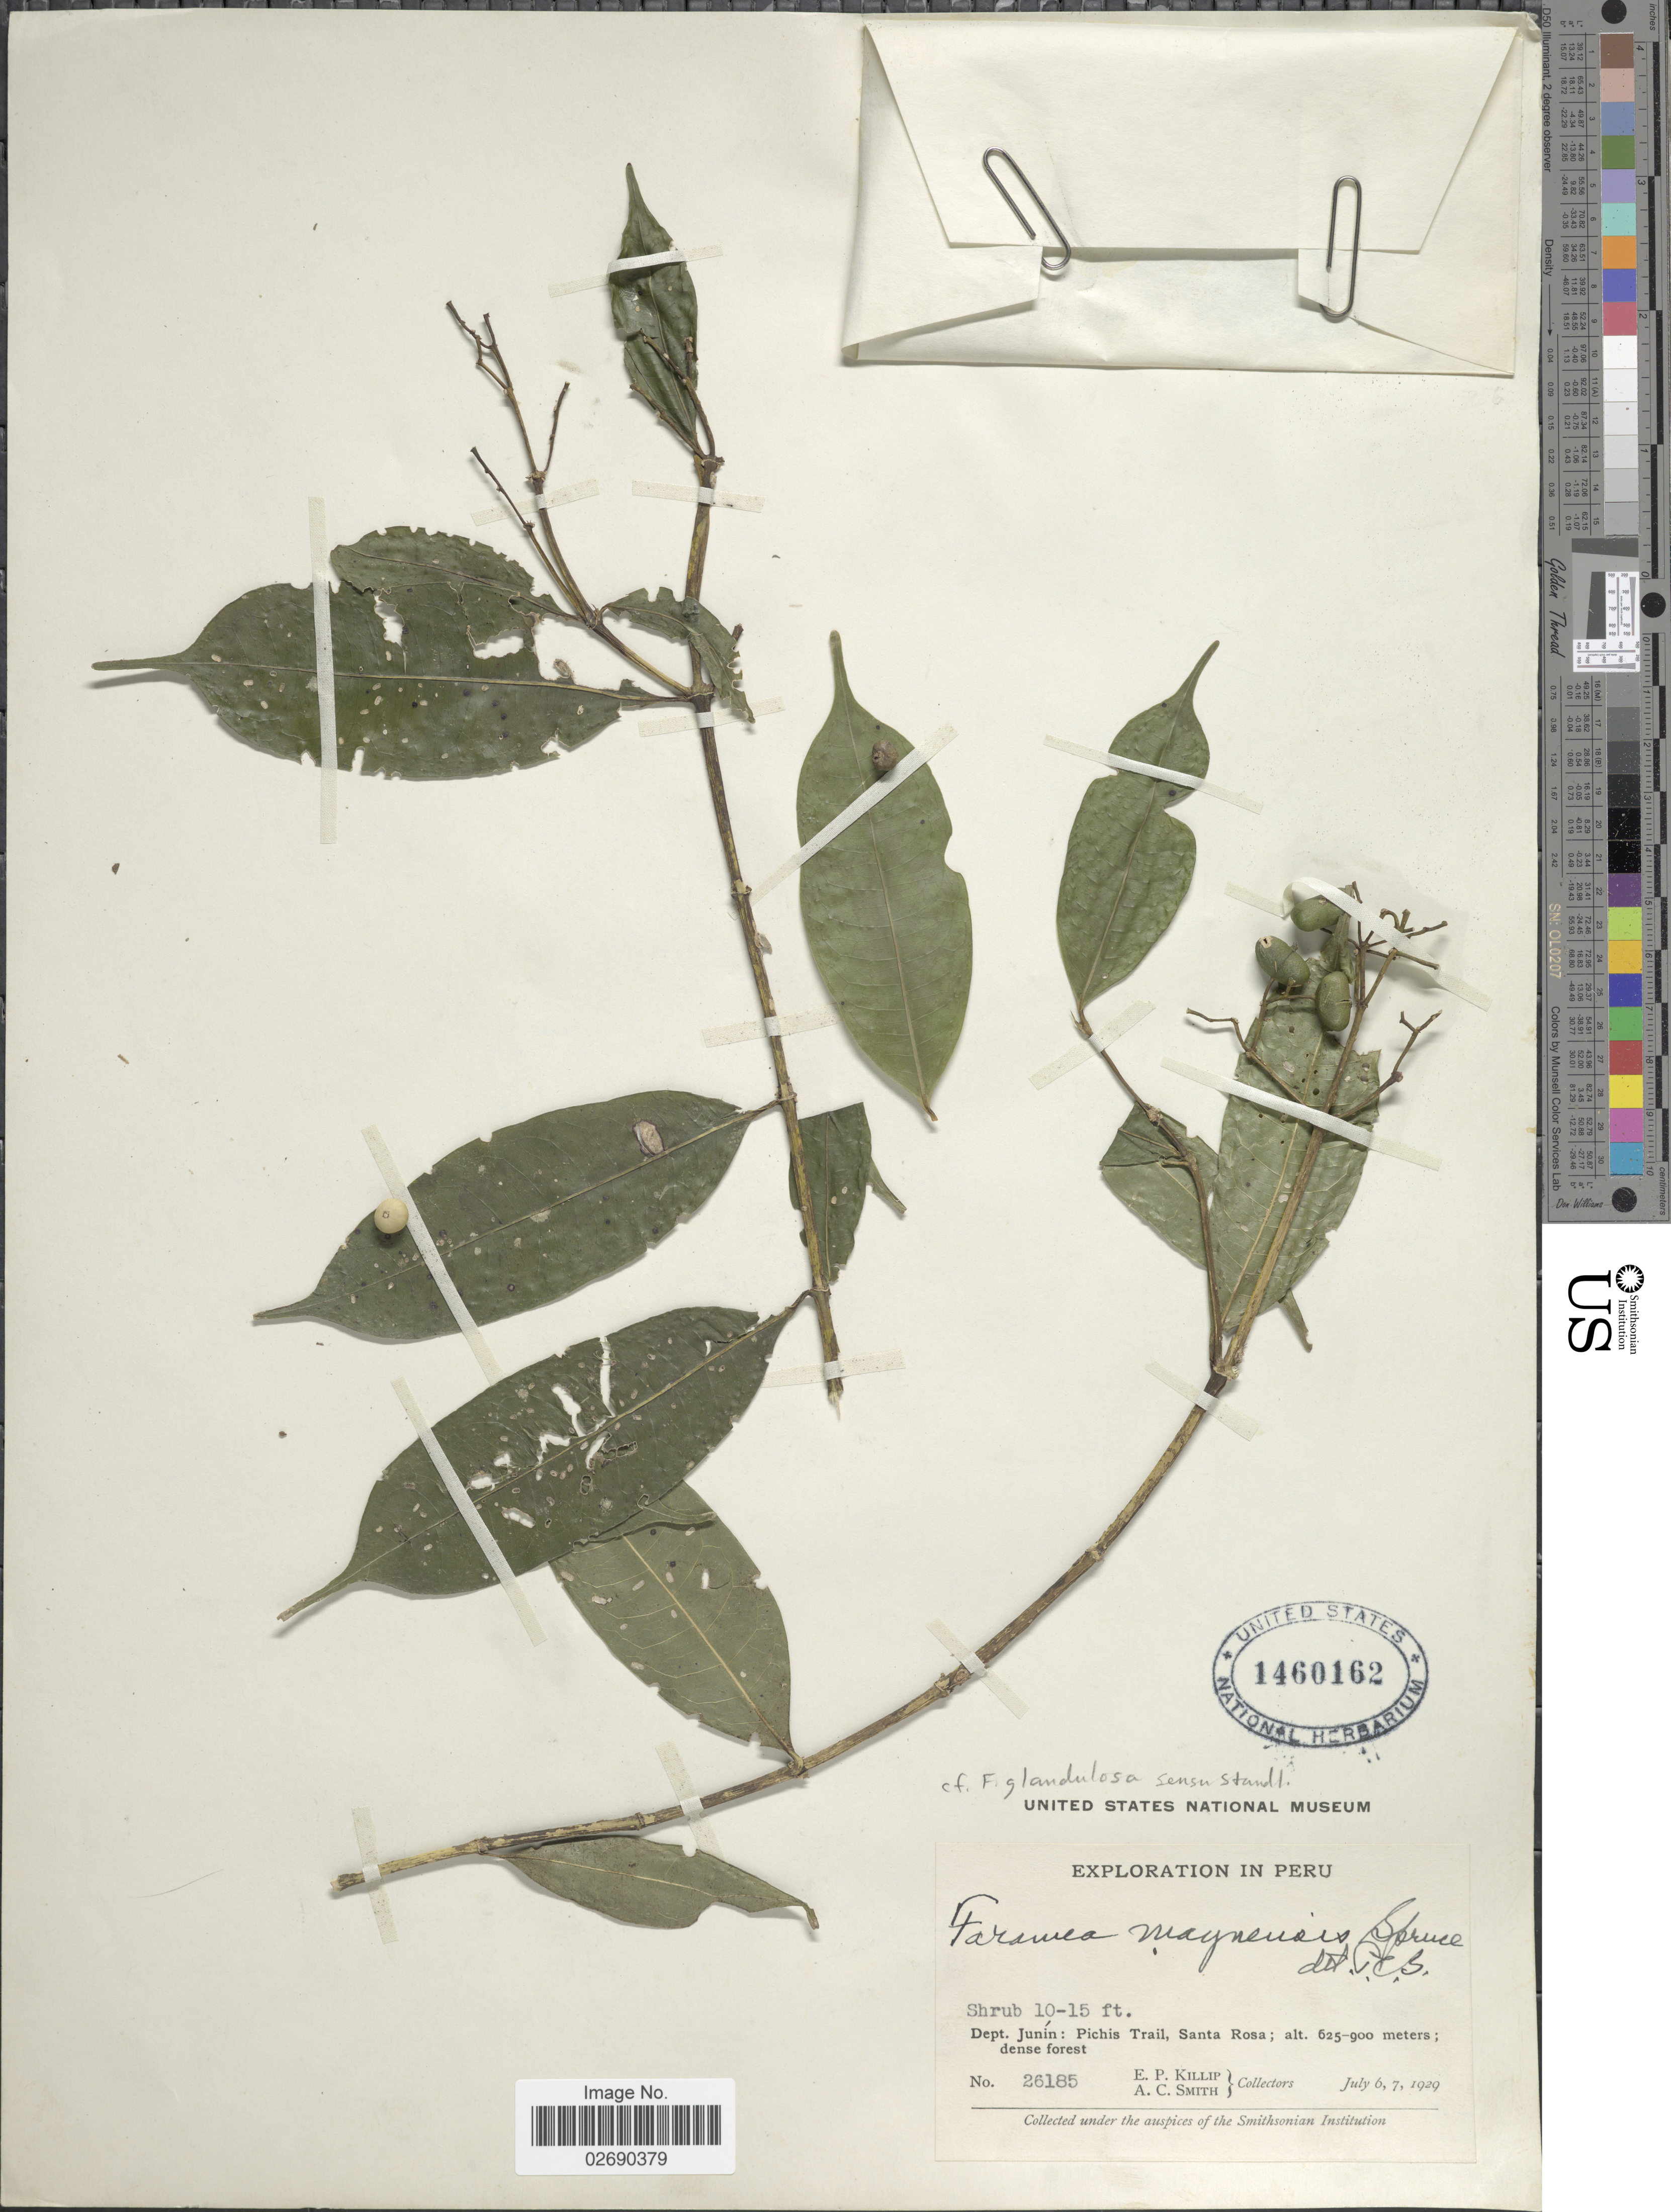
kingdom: Plantae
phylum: Tracheophyta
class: Magnoliopsida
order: Gentianales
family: Rubiaceae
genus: Faramea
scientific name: Faramea glandulosa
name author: Poepp.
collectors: E. P. Killip & A. C. Smith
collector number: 26185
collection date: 1929-07-06/1929-07-07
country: Peru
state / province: Junín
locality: Dept. Junín: Pichis Trail, Santa Rosa; dense forest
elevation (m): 625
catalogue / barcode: US 1460162